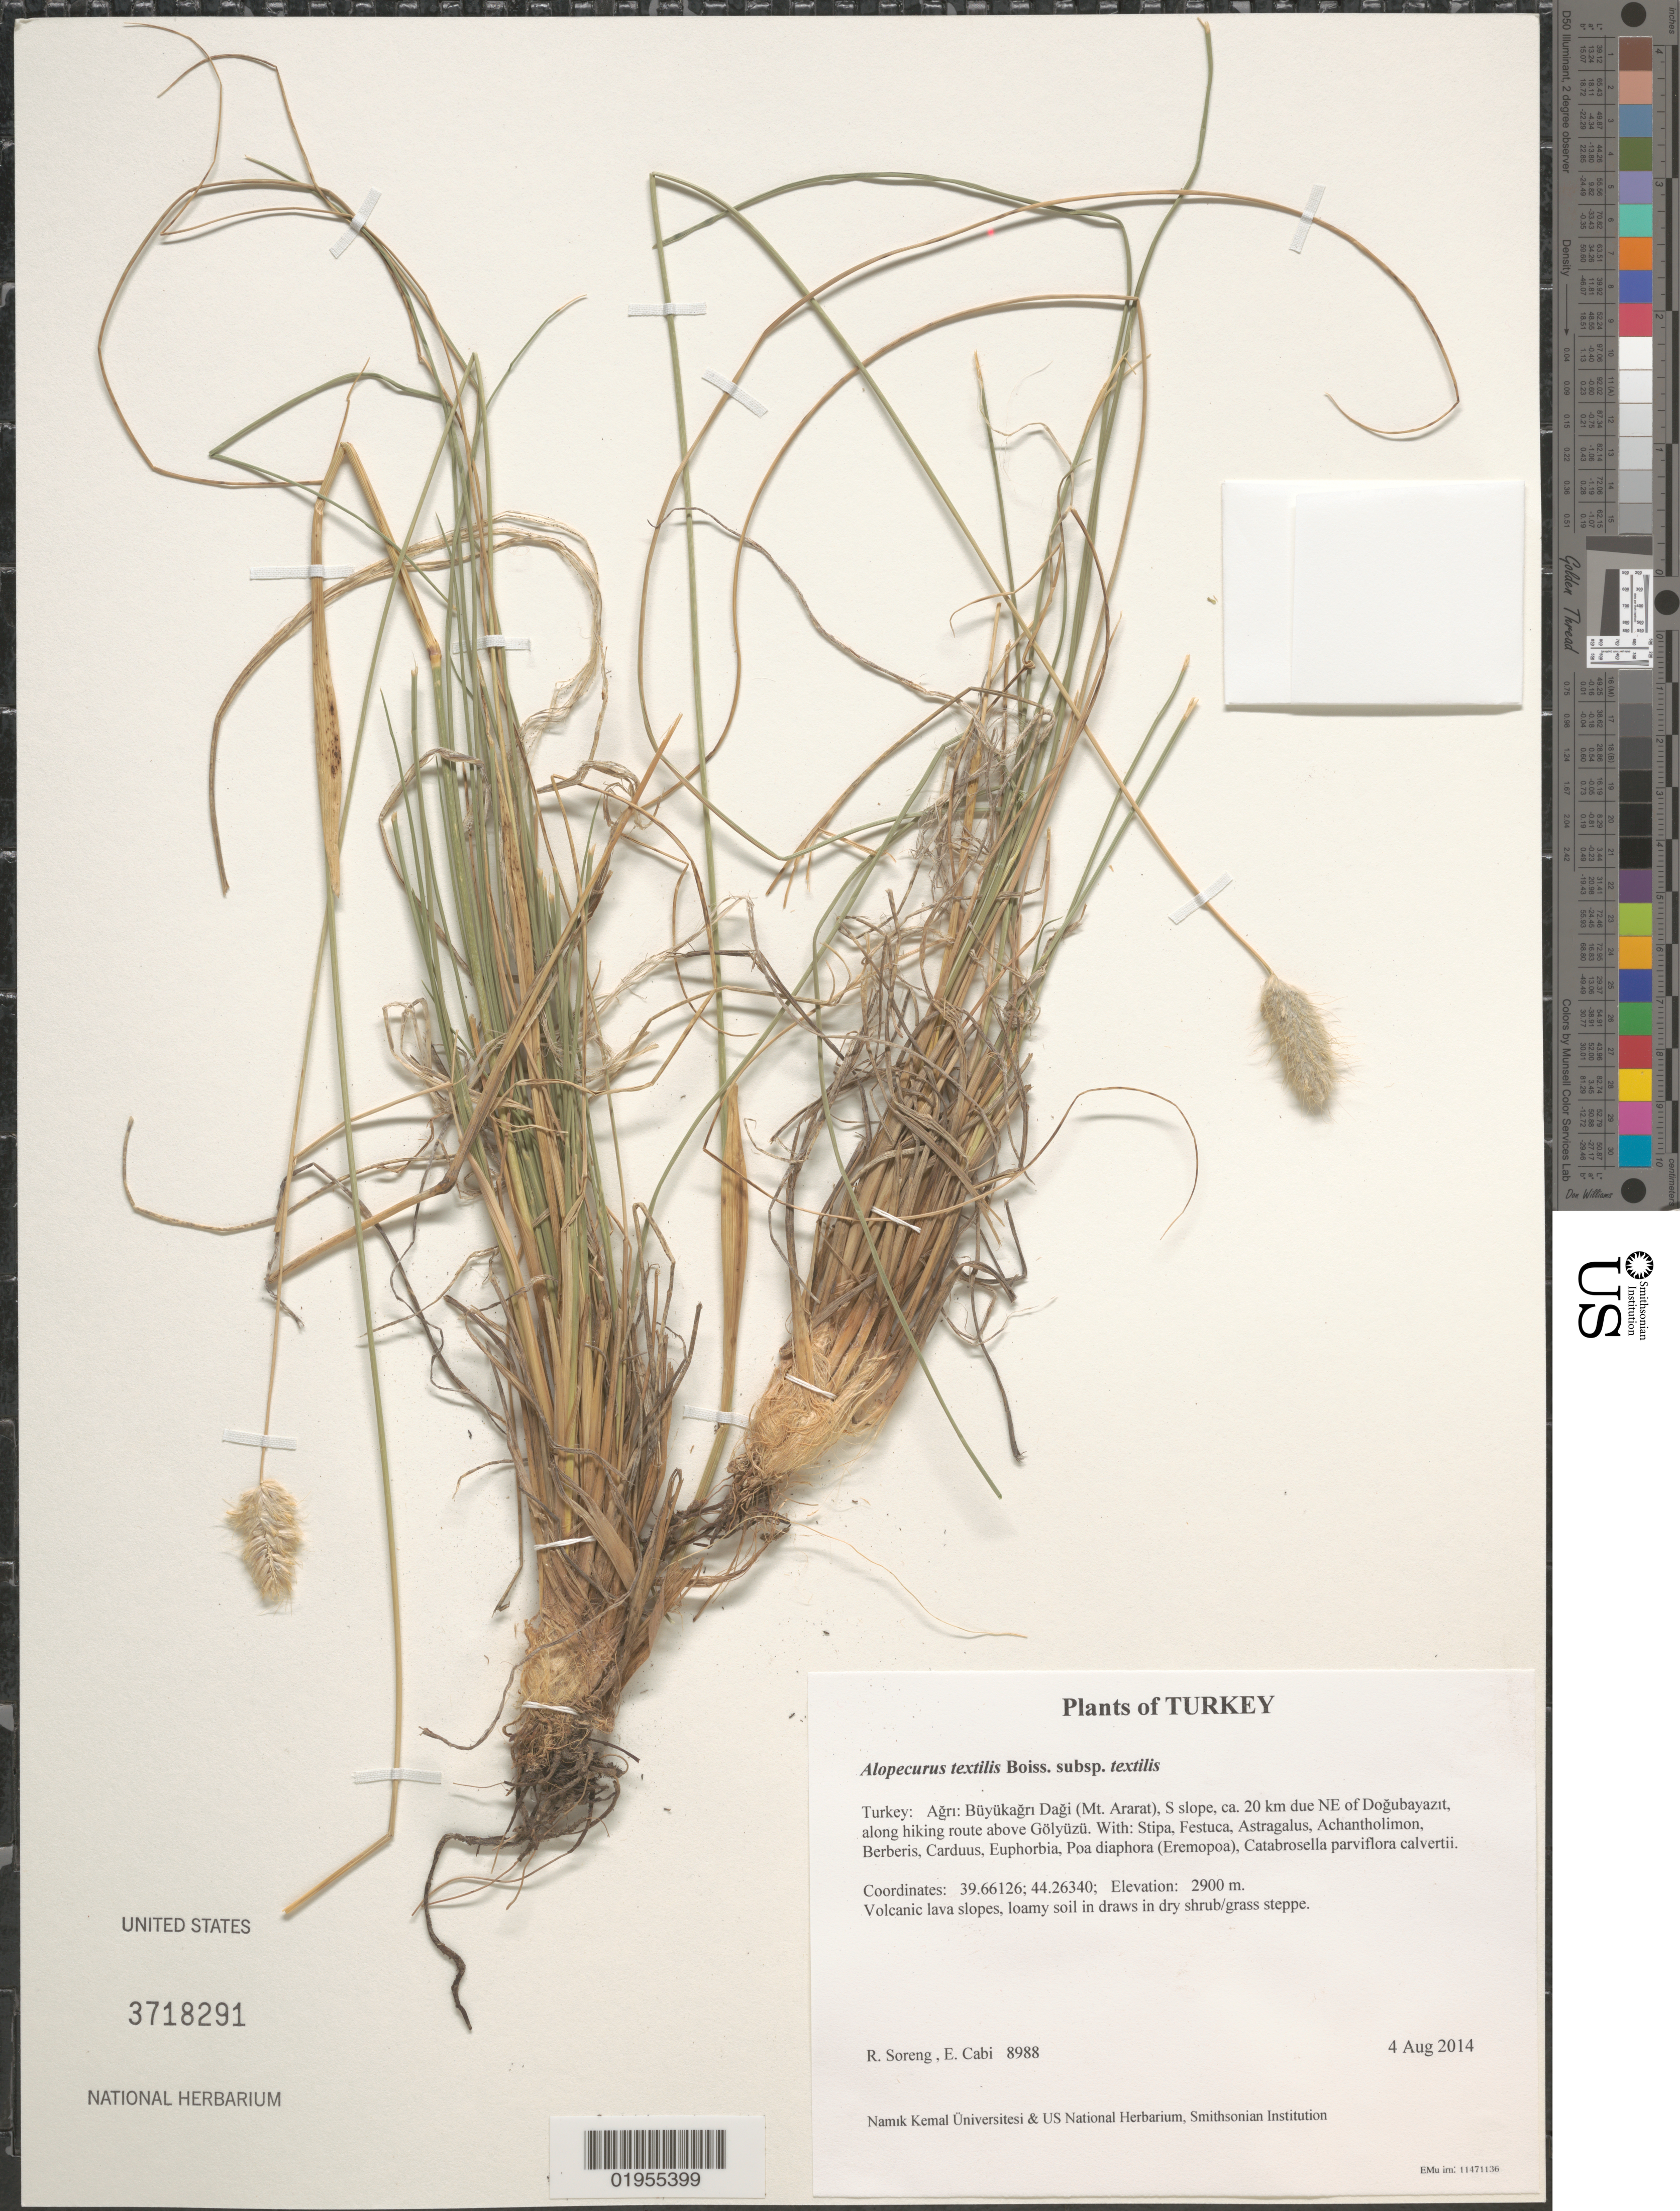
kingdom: Plantae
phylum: Tracheophyta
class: Liliopsida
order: Poales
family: Poaceae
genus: Alopecurus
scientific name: Alopecurus textilis subsp. textilis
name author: Boiss.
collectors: R. J. Soreng & E. Cabi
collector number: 8988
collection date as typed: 4 Aug 2014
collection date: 2014-08-04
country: Turkey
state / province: Agri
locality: Büyükagri Dagi (Mt. Ararat), S slope, ca. 20 km due NE of Dogubayazit, along hiking route above Gölyüzü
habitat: Volcanic lava slopes, loamy soil in draws in dry shrub/grass steppe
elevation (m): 2900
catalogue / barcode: US 3718291